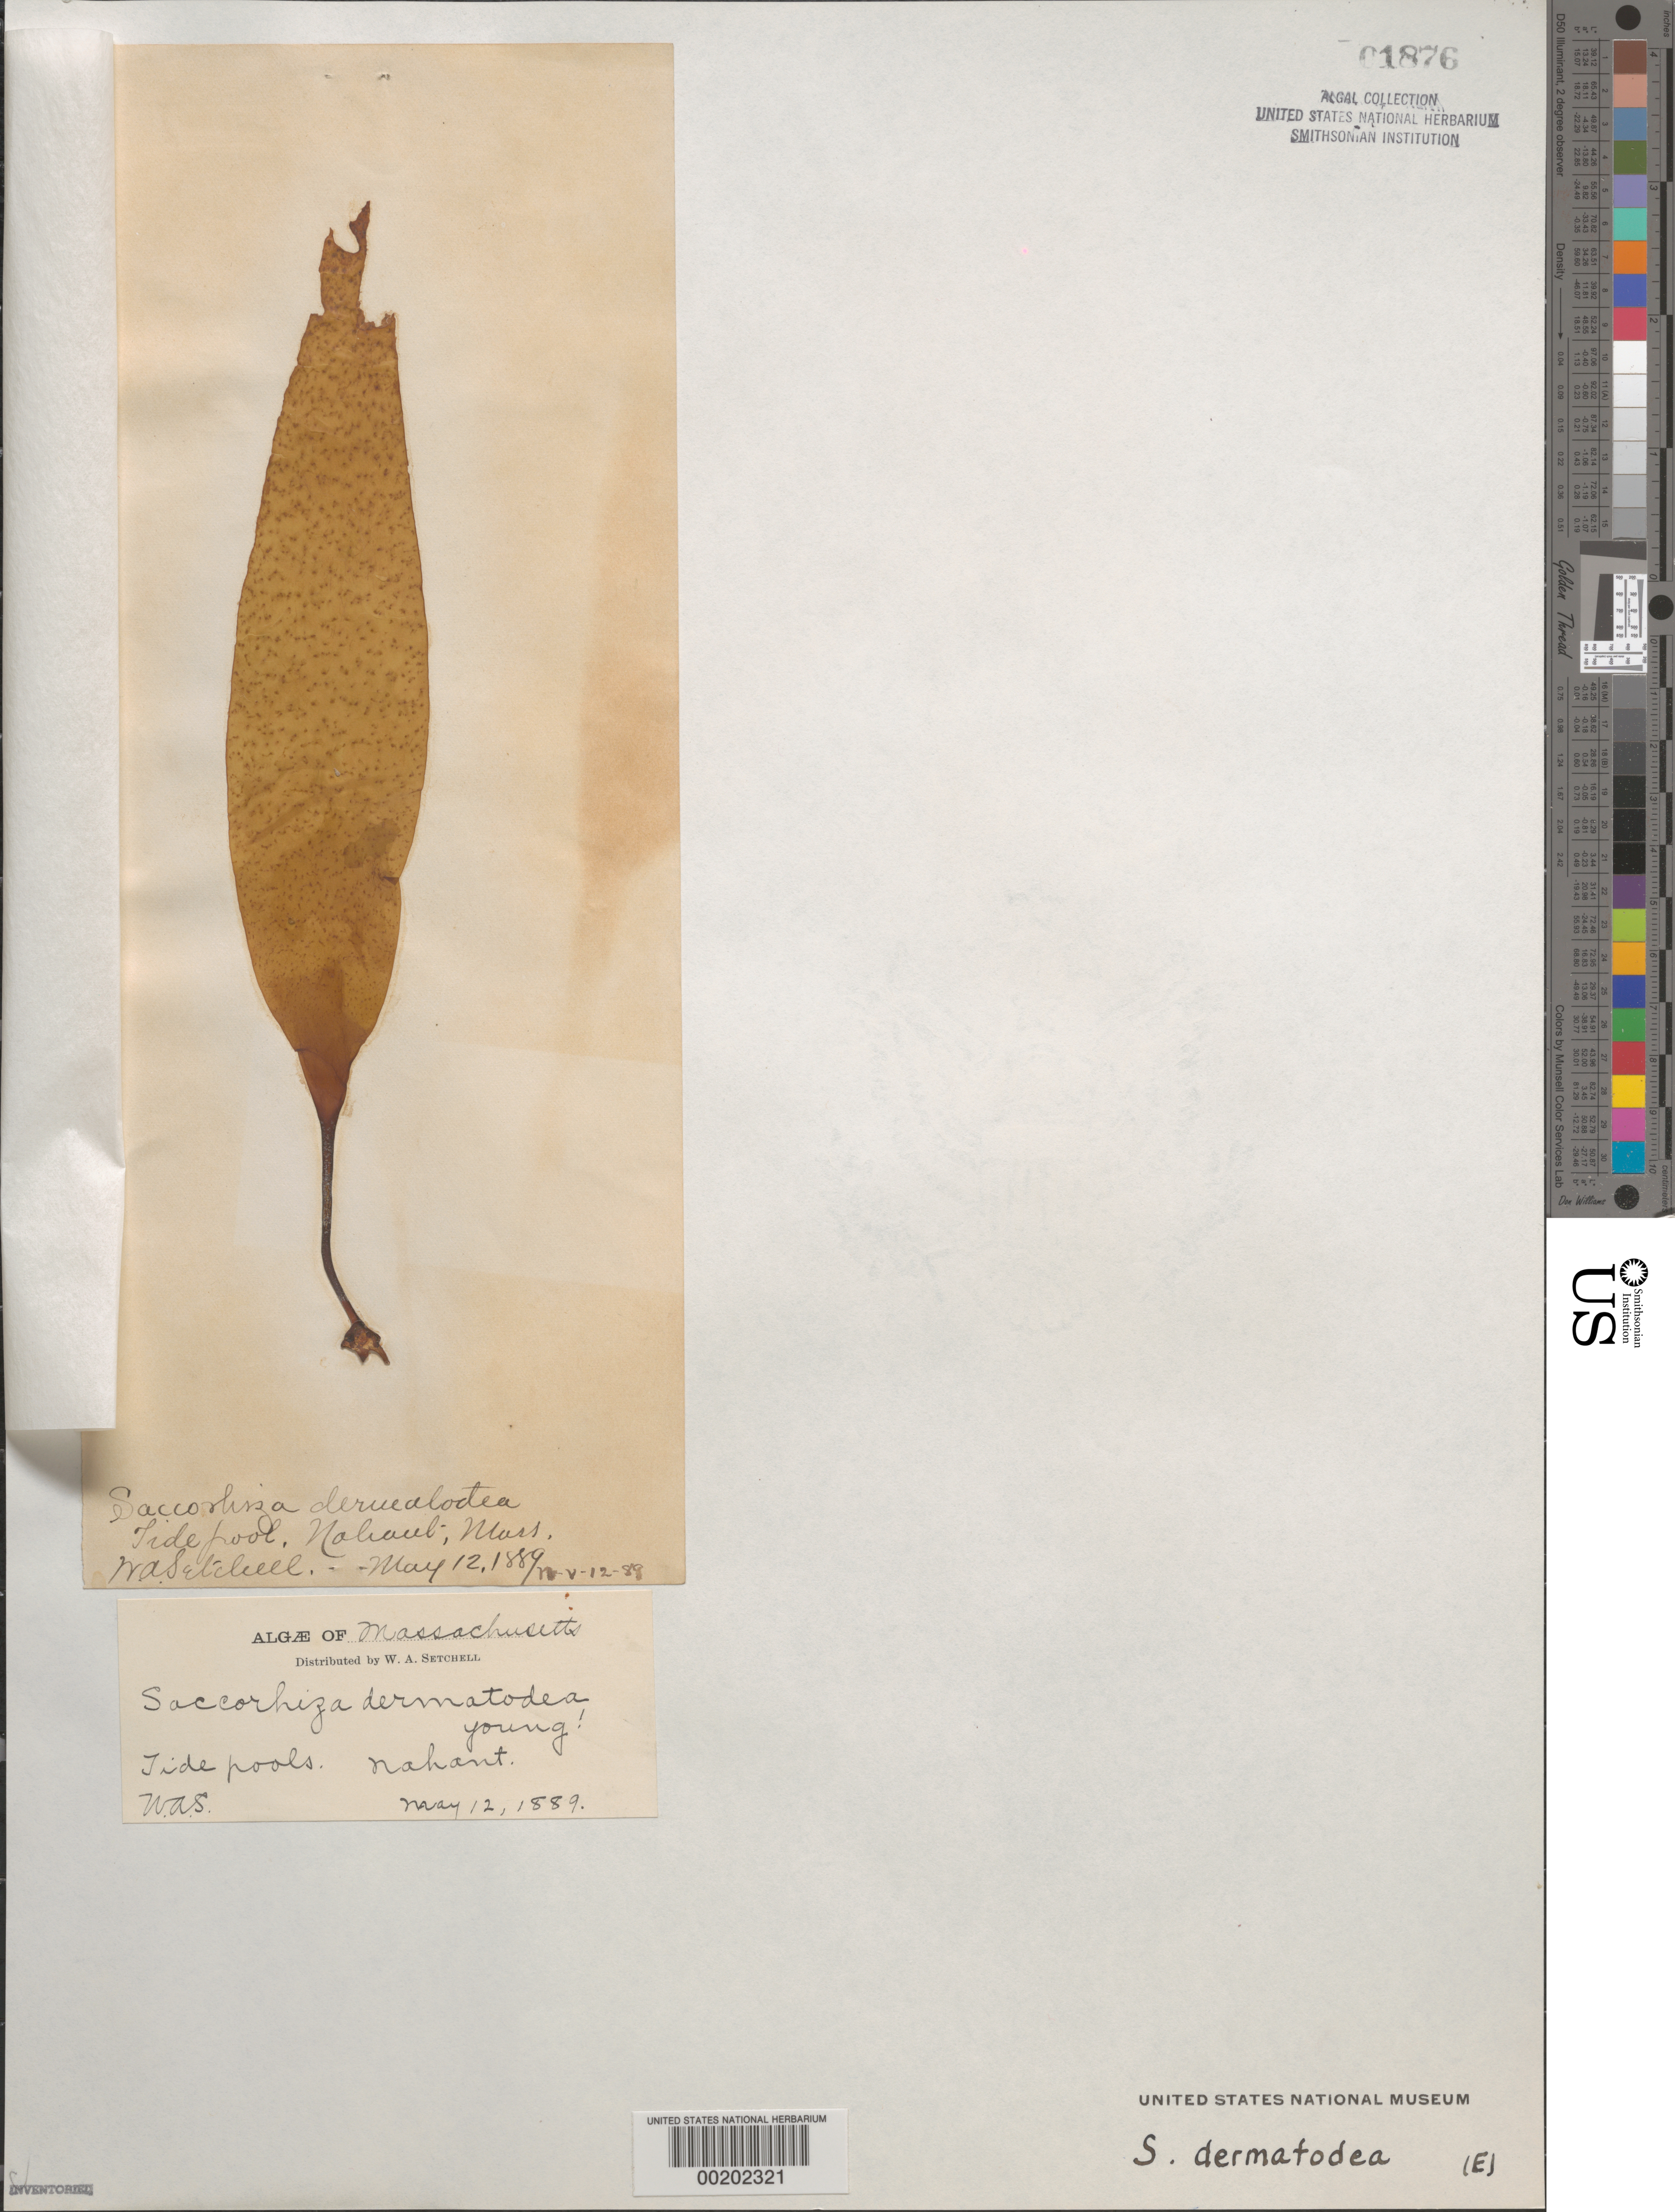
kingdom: Chromista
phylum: Foraminifera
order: Astrorhizida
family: Hyperamminidae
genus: Saccorhiza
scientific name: Saccorhiza dermatodea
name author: (Bach. Pyl.) J. Agardh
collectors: W. Setchell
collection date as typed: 12 May 1889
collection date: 1889-05-12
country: United States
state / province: Massachusetts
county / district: Essex County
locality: Nahant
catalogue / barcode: US 1876